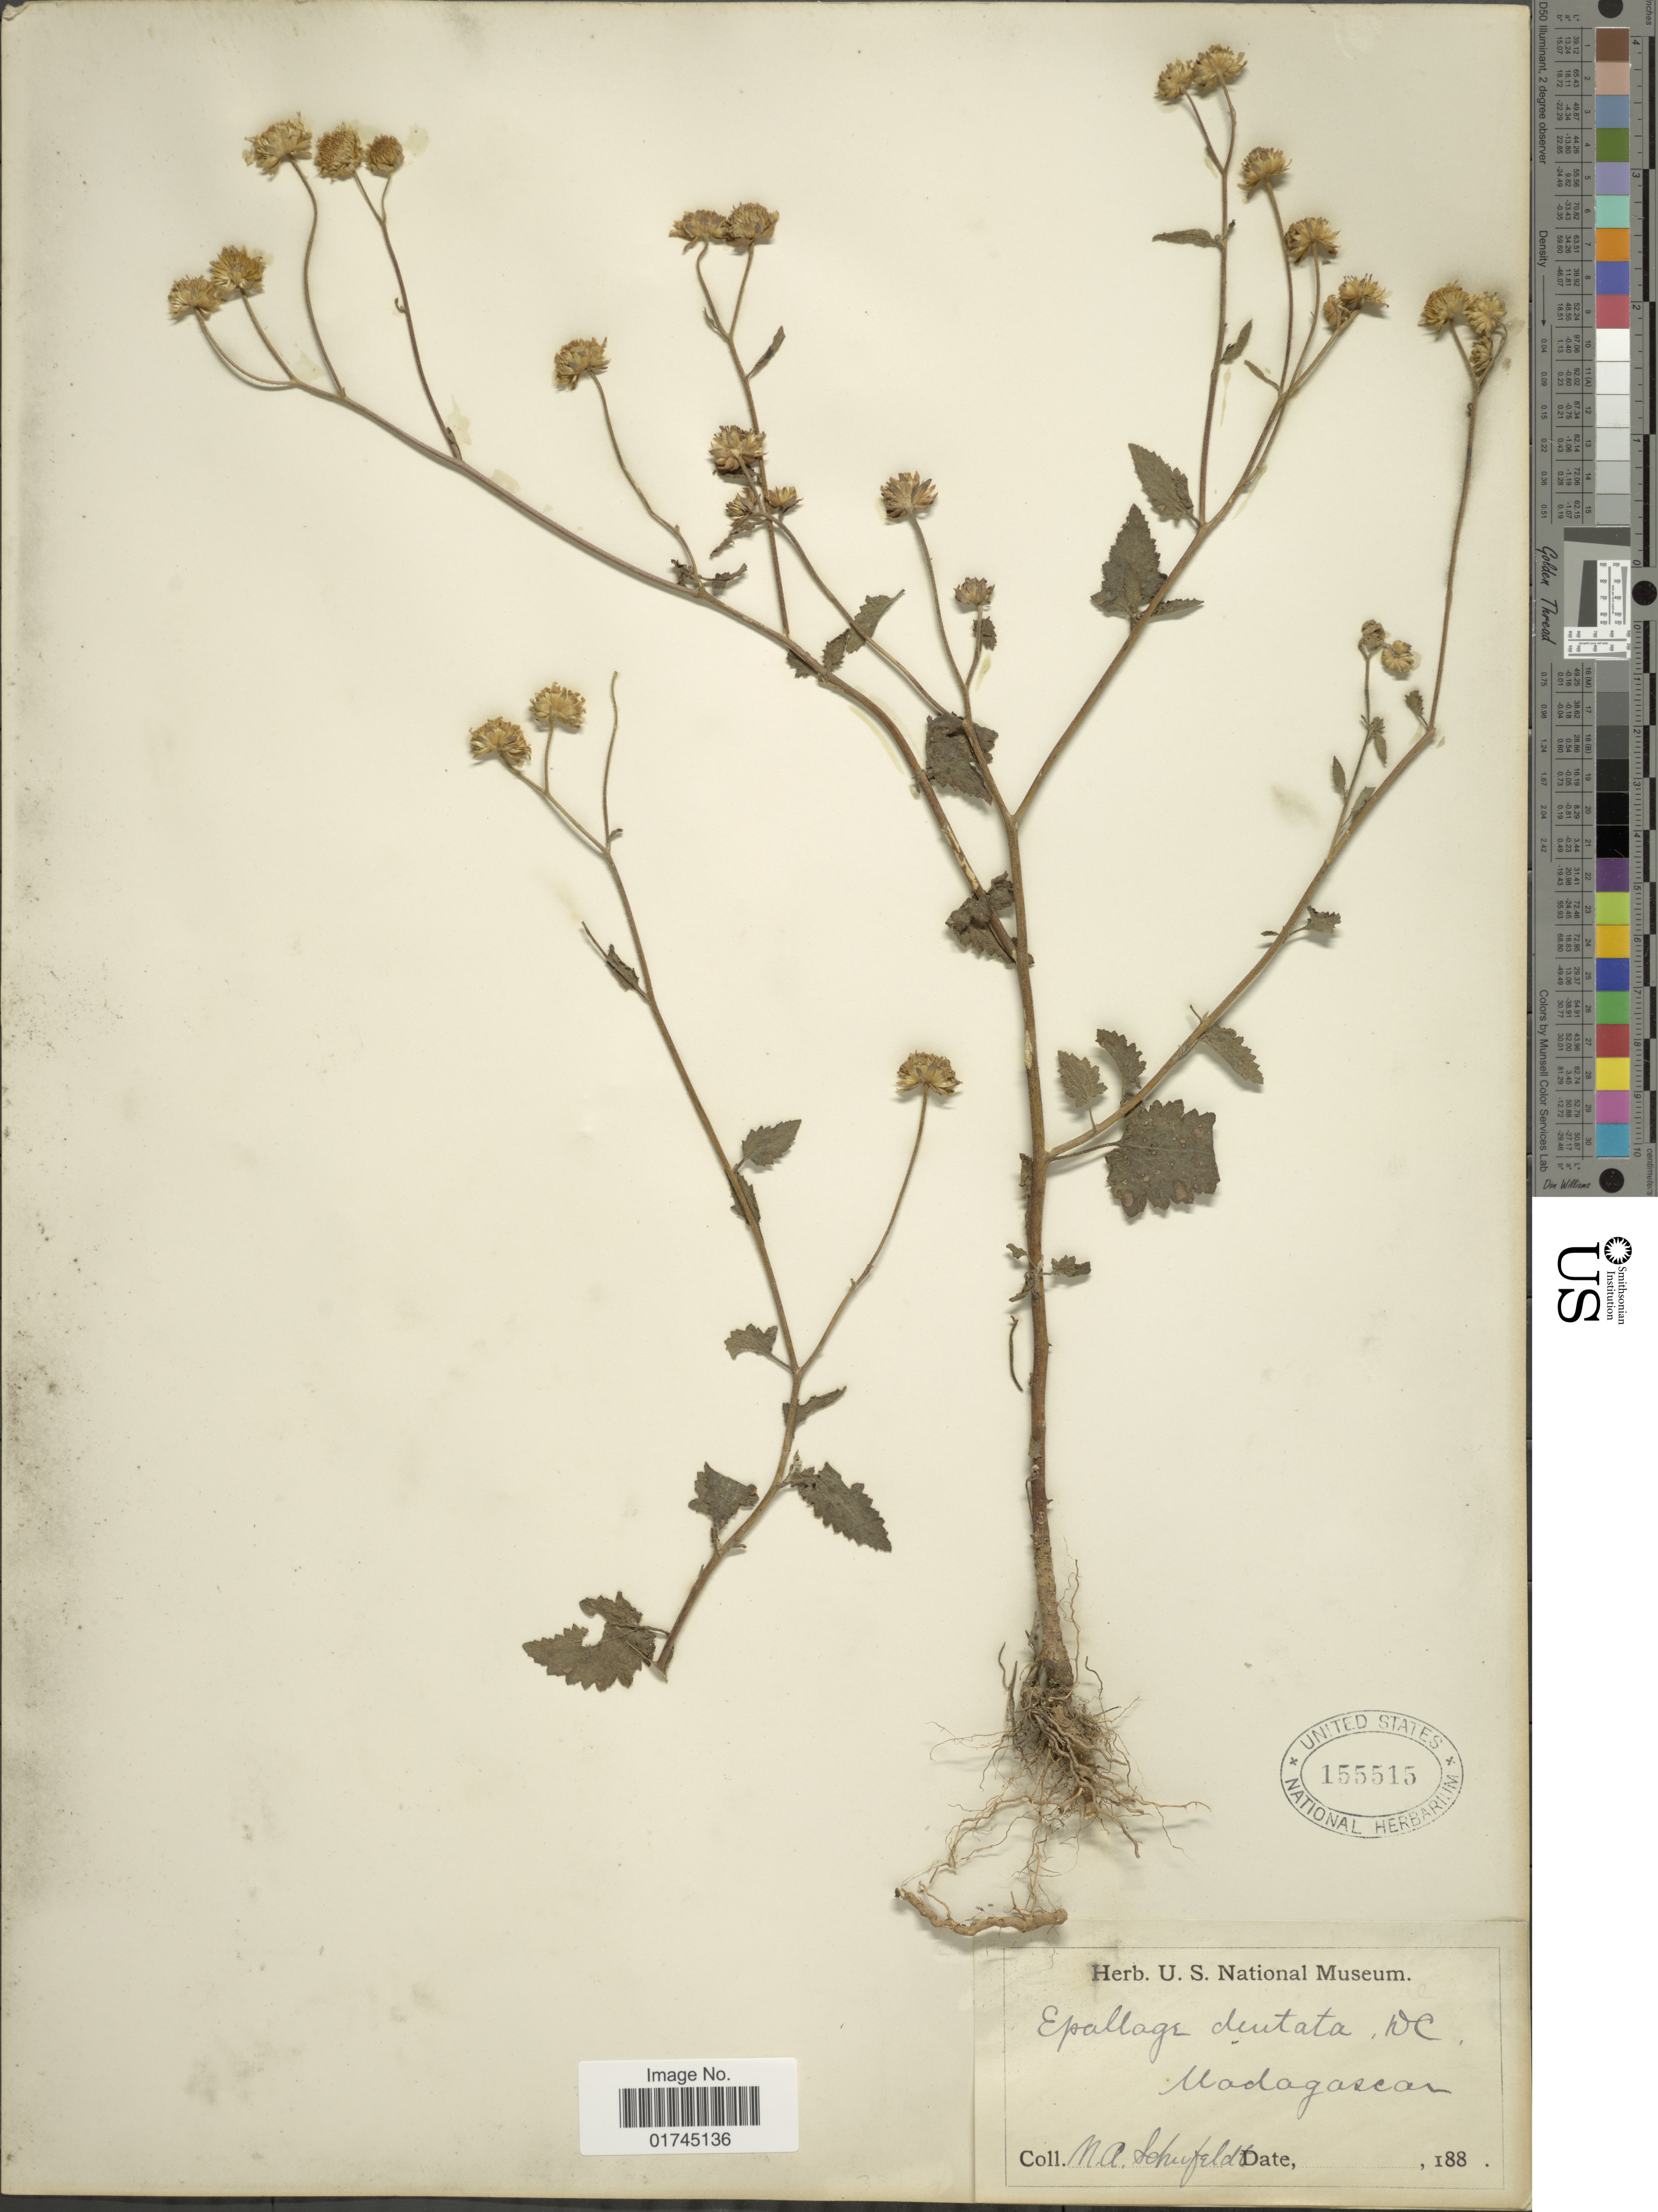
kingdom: Plantae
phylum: Tracheophyta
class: Magnoliopsida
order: Asterales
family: Asteraceae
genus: Anisopappus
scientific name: Anisopappus dentatus subsp. dentatus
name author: (DC.) Wild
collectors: M. Schufeldt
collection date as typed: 188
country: Madagascar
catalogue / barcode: US 155515